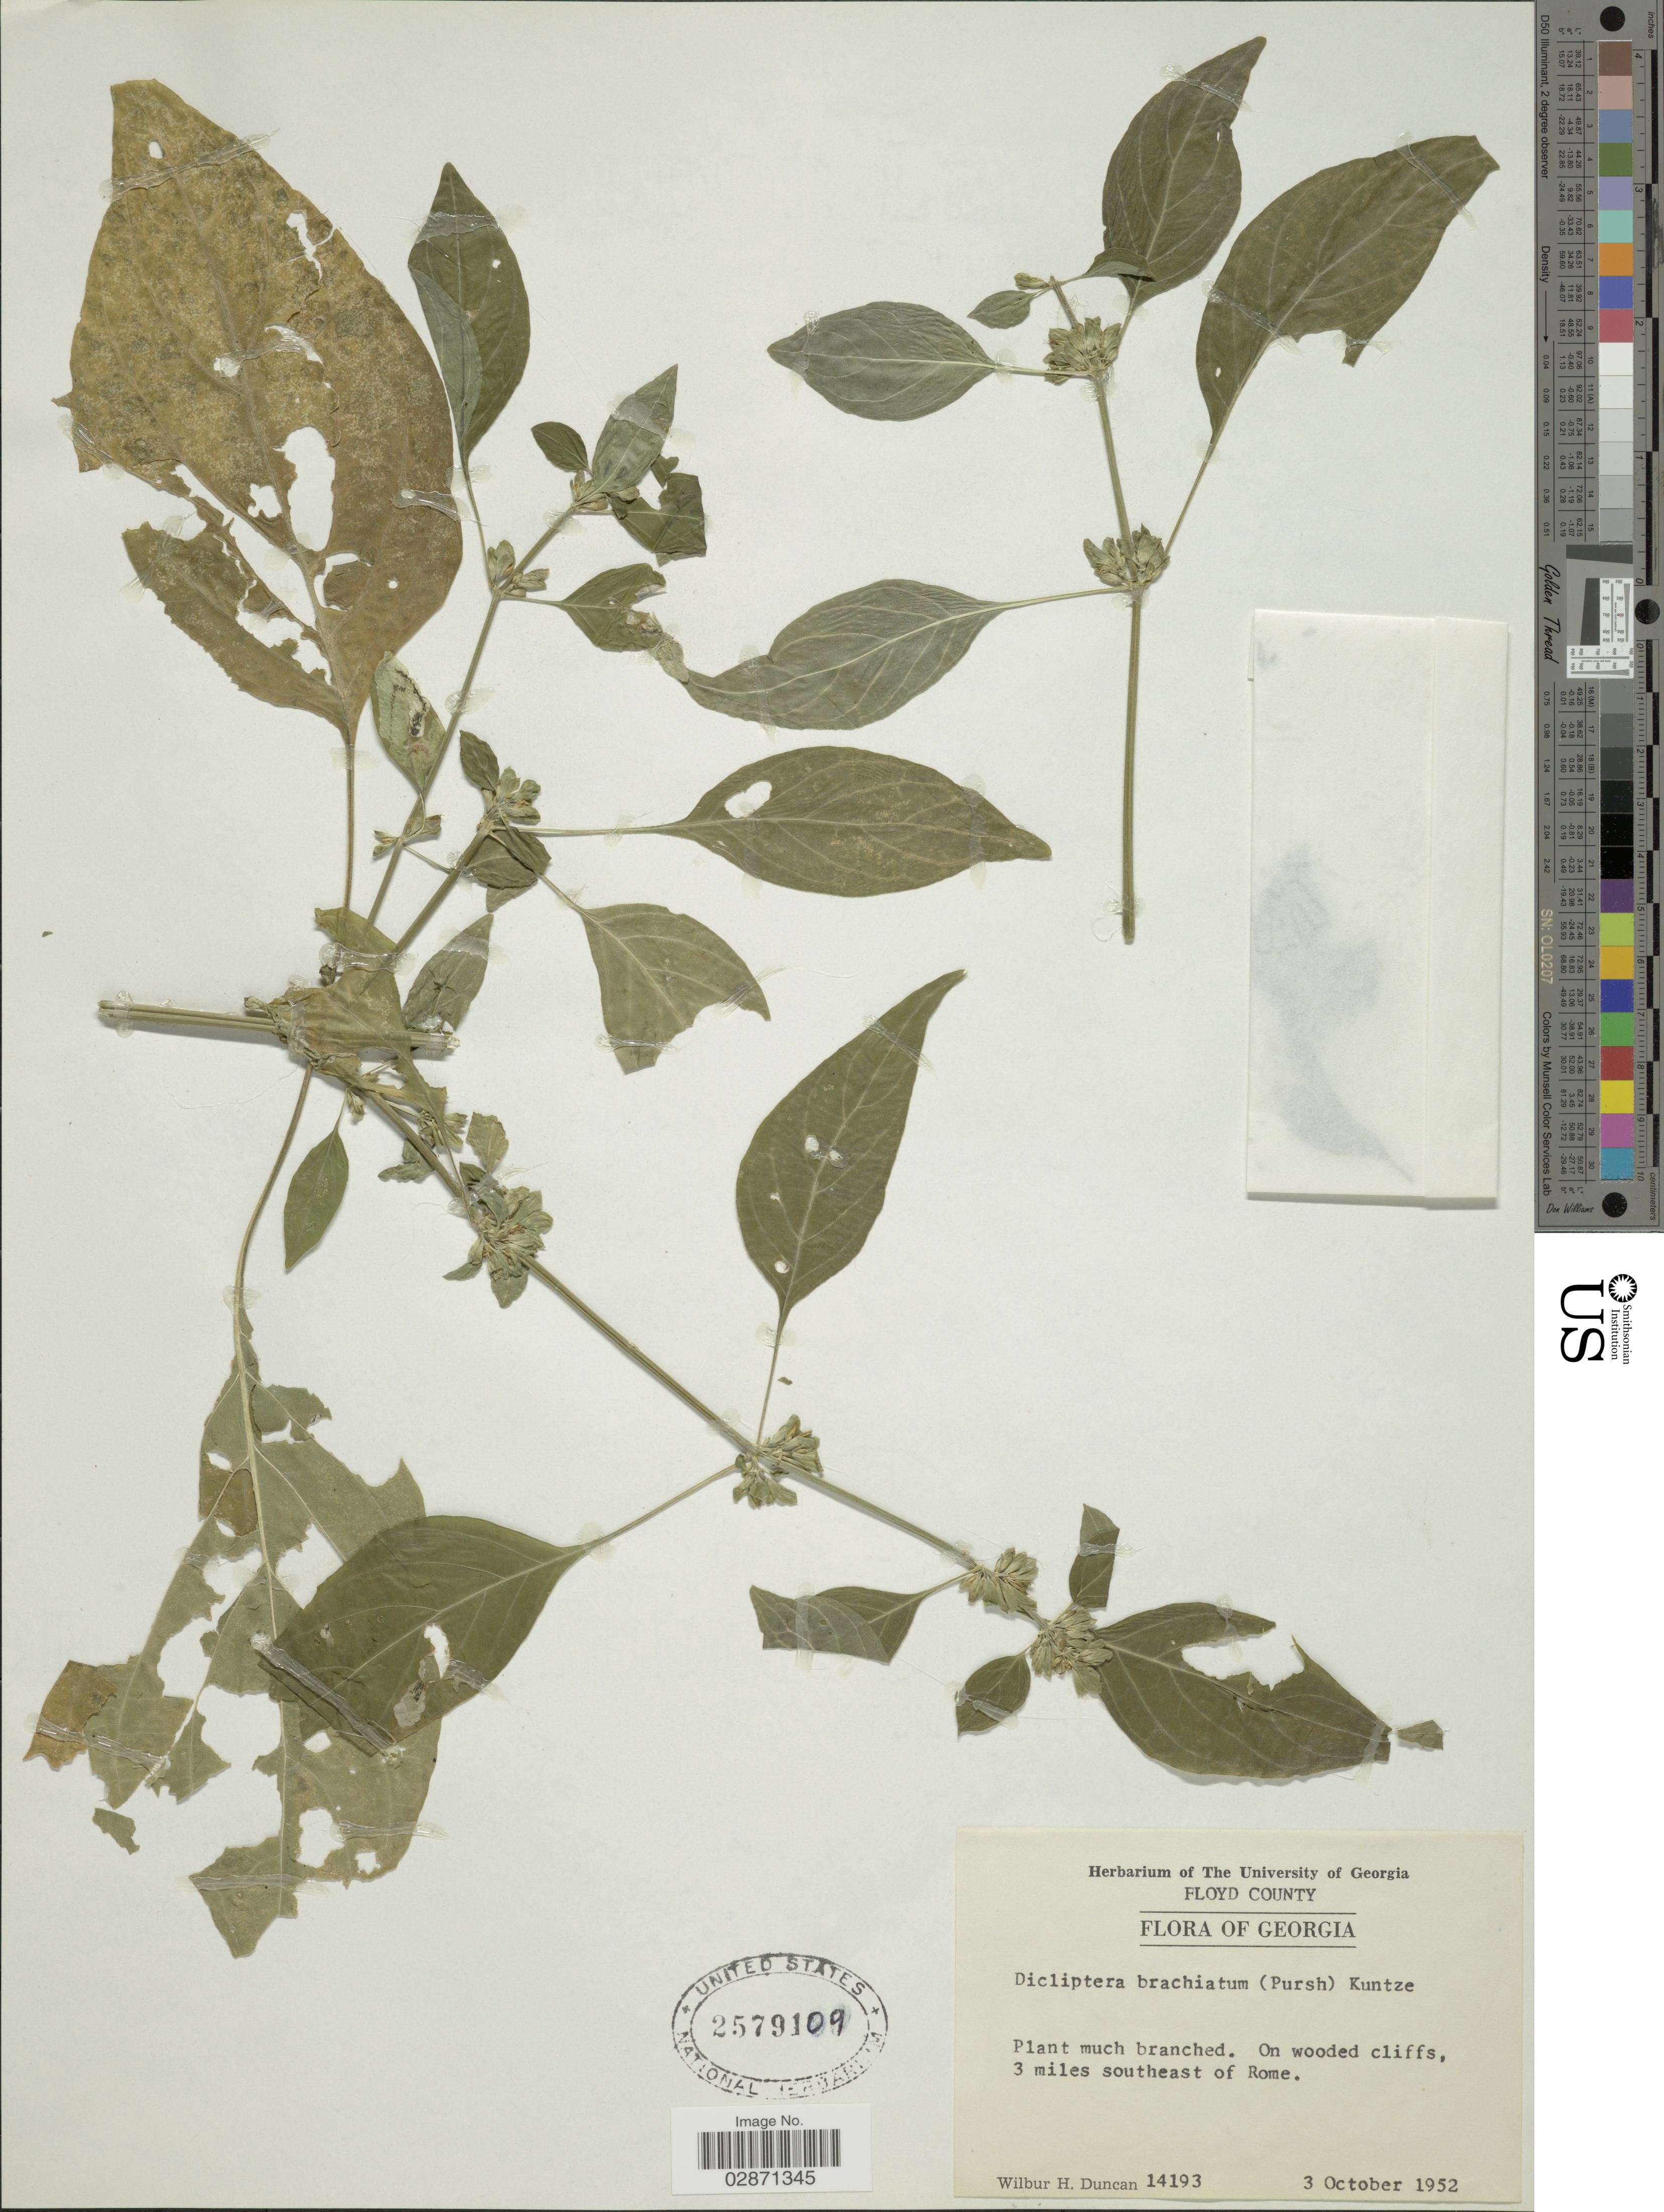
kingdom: Plantae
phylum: Tracheophyta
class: Magnoliopsida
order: Lamiales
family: Acanthaceae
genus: Dicliptera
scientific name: Dicliptera brachiata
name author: (Pursh) Spreng.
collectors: W. H. Duncan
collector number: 14193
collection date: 1952-10-03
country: United States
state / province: Georgia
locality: Floyd County. On woodedcliffs, 3 miles southeast of Rome.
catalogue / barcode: US 2579109